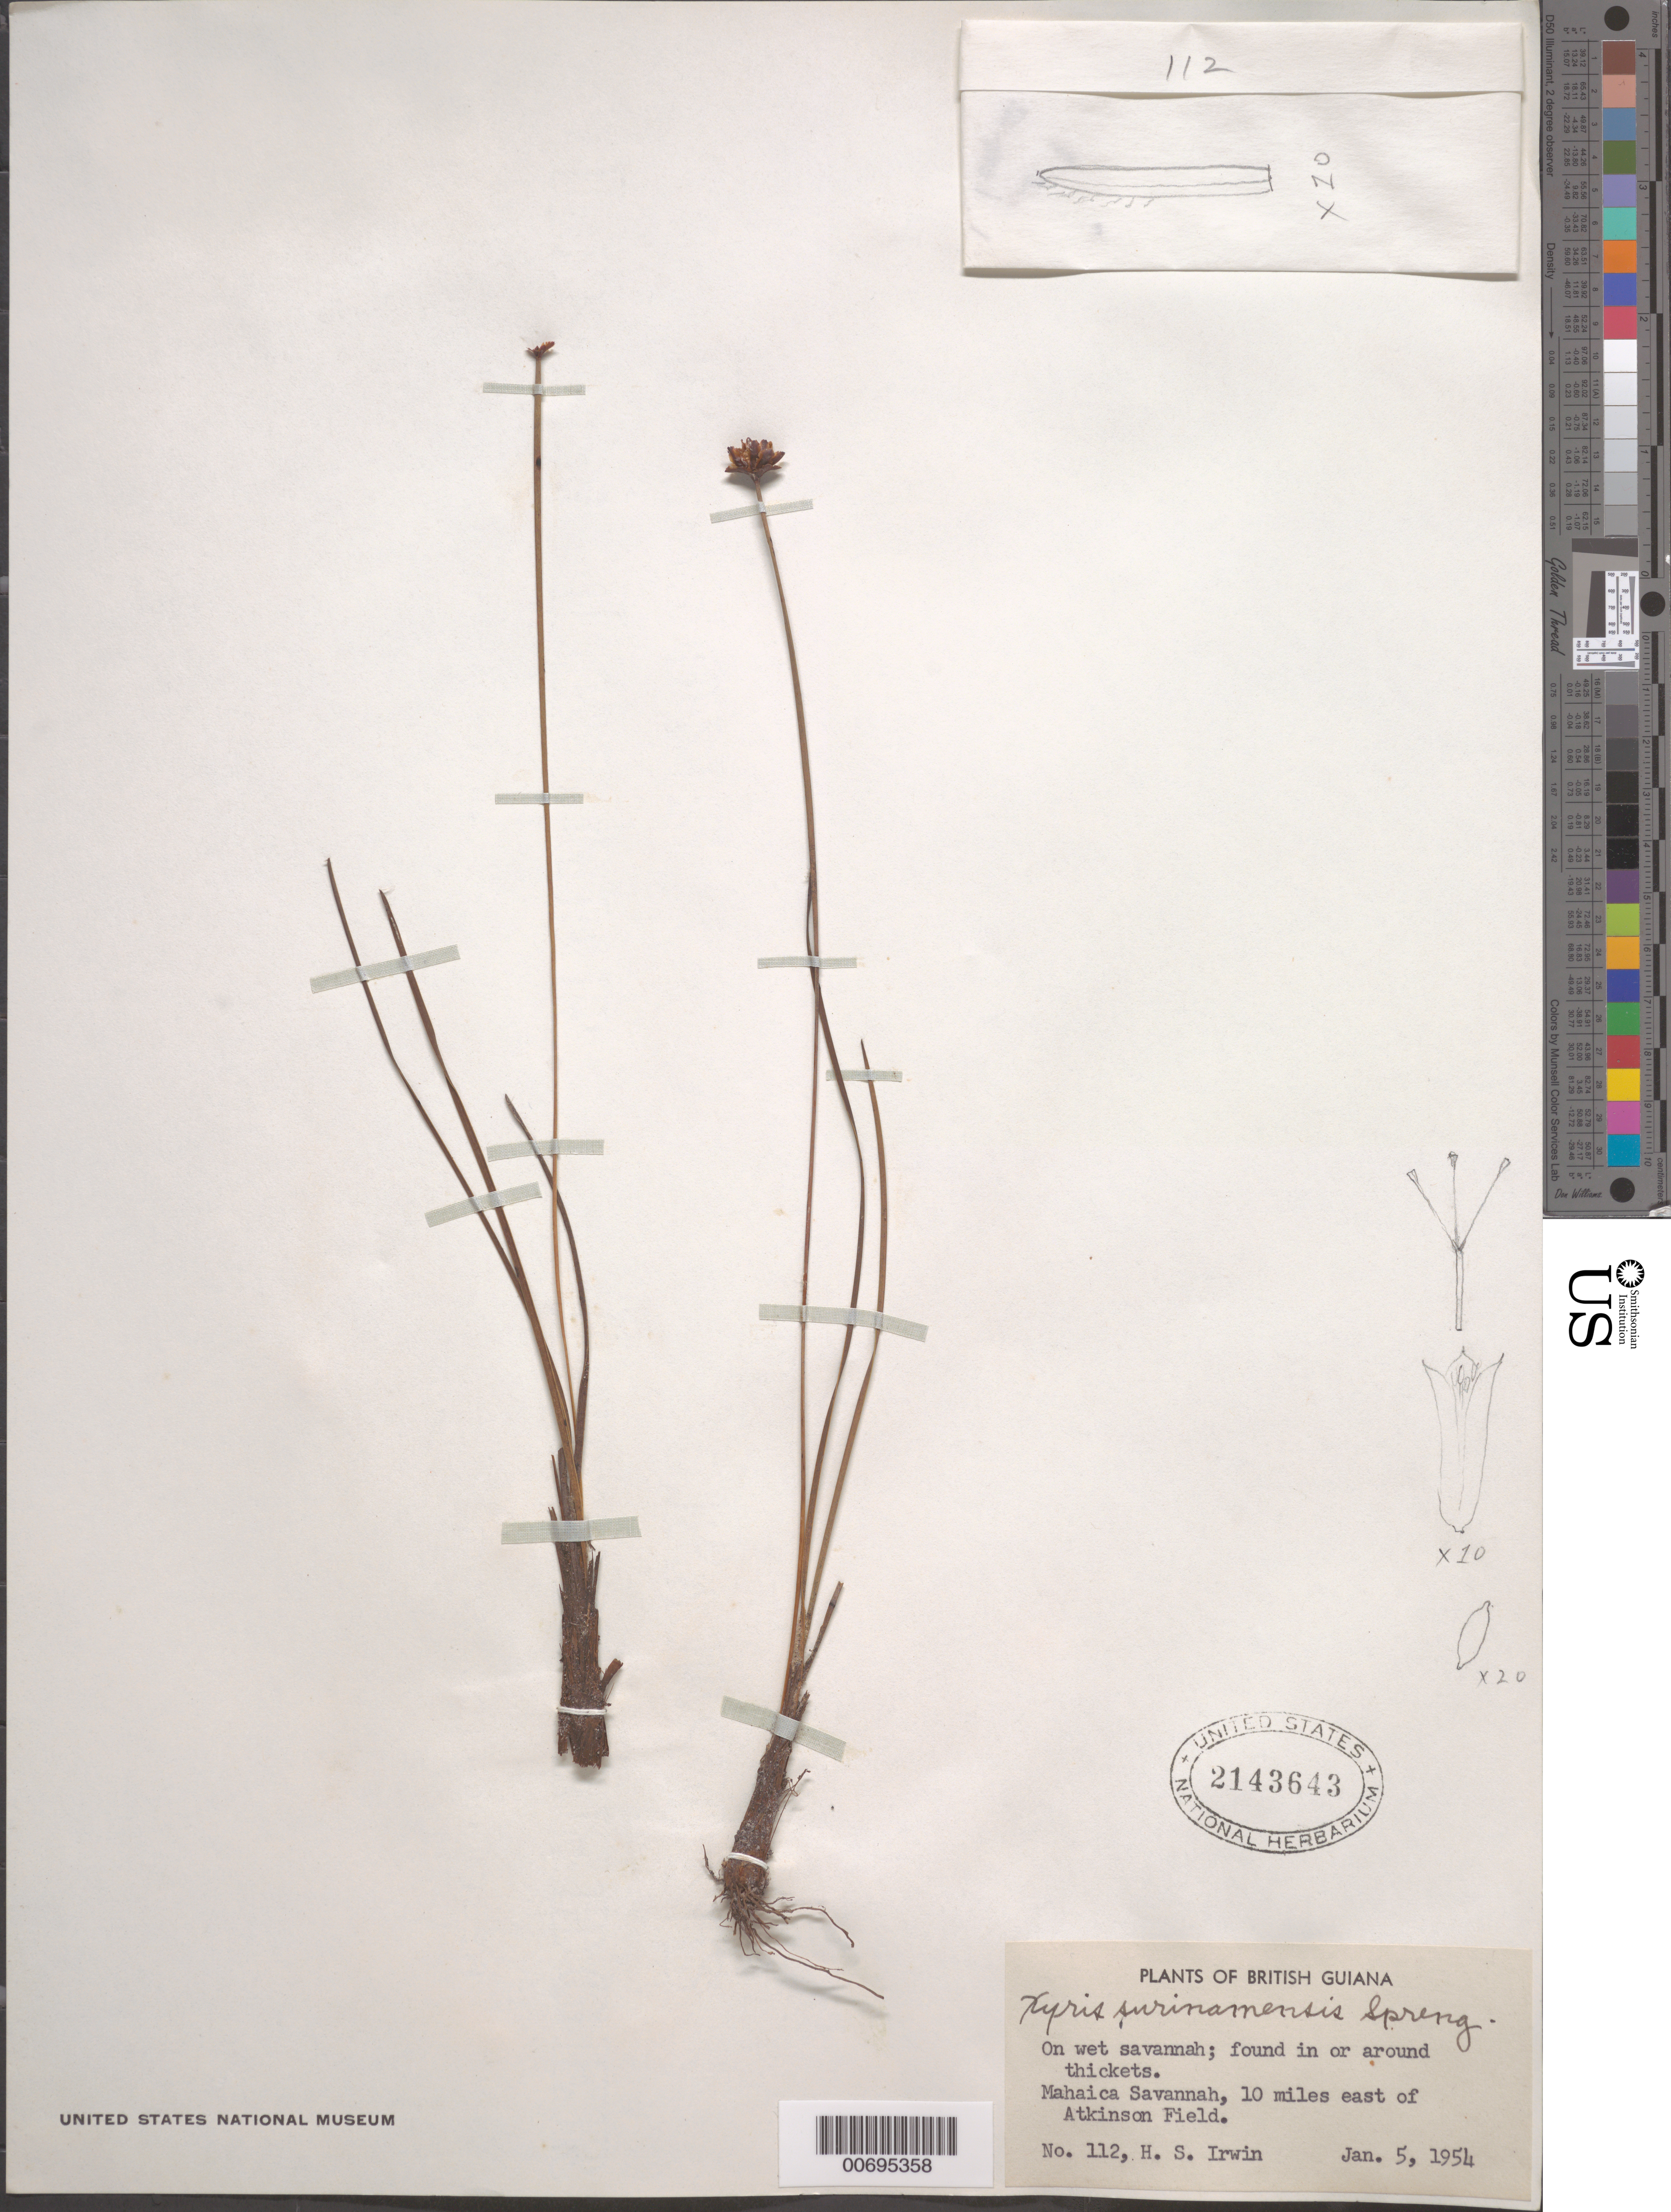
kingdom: Plantae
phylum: Tracheophyta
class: Liliopsida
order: Poales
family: Xyridaceae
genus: Xyris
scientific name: Xyris surinamensis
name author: A. Spreng.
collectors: H. Irwin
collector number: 112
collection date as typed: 5-Jan-54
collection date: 1954-01-05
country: Guyana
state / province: Demerara-Mahaica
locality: Atkinson Field, 10 mi E of, Mahaica Savanna, Demerara R.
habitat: Wet savanna; found in or around thickets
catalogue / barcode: US 2143643